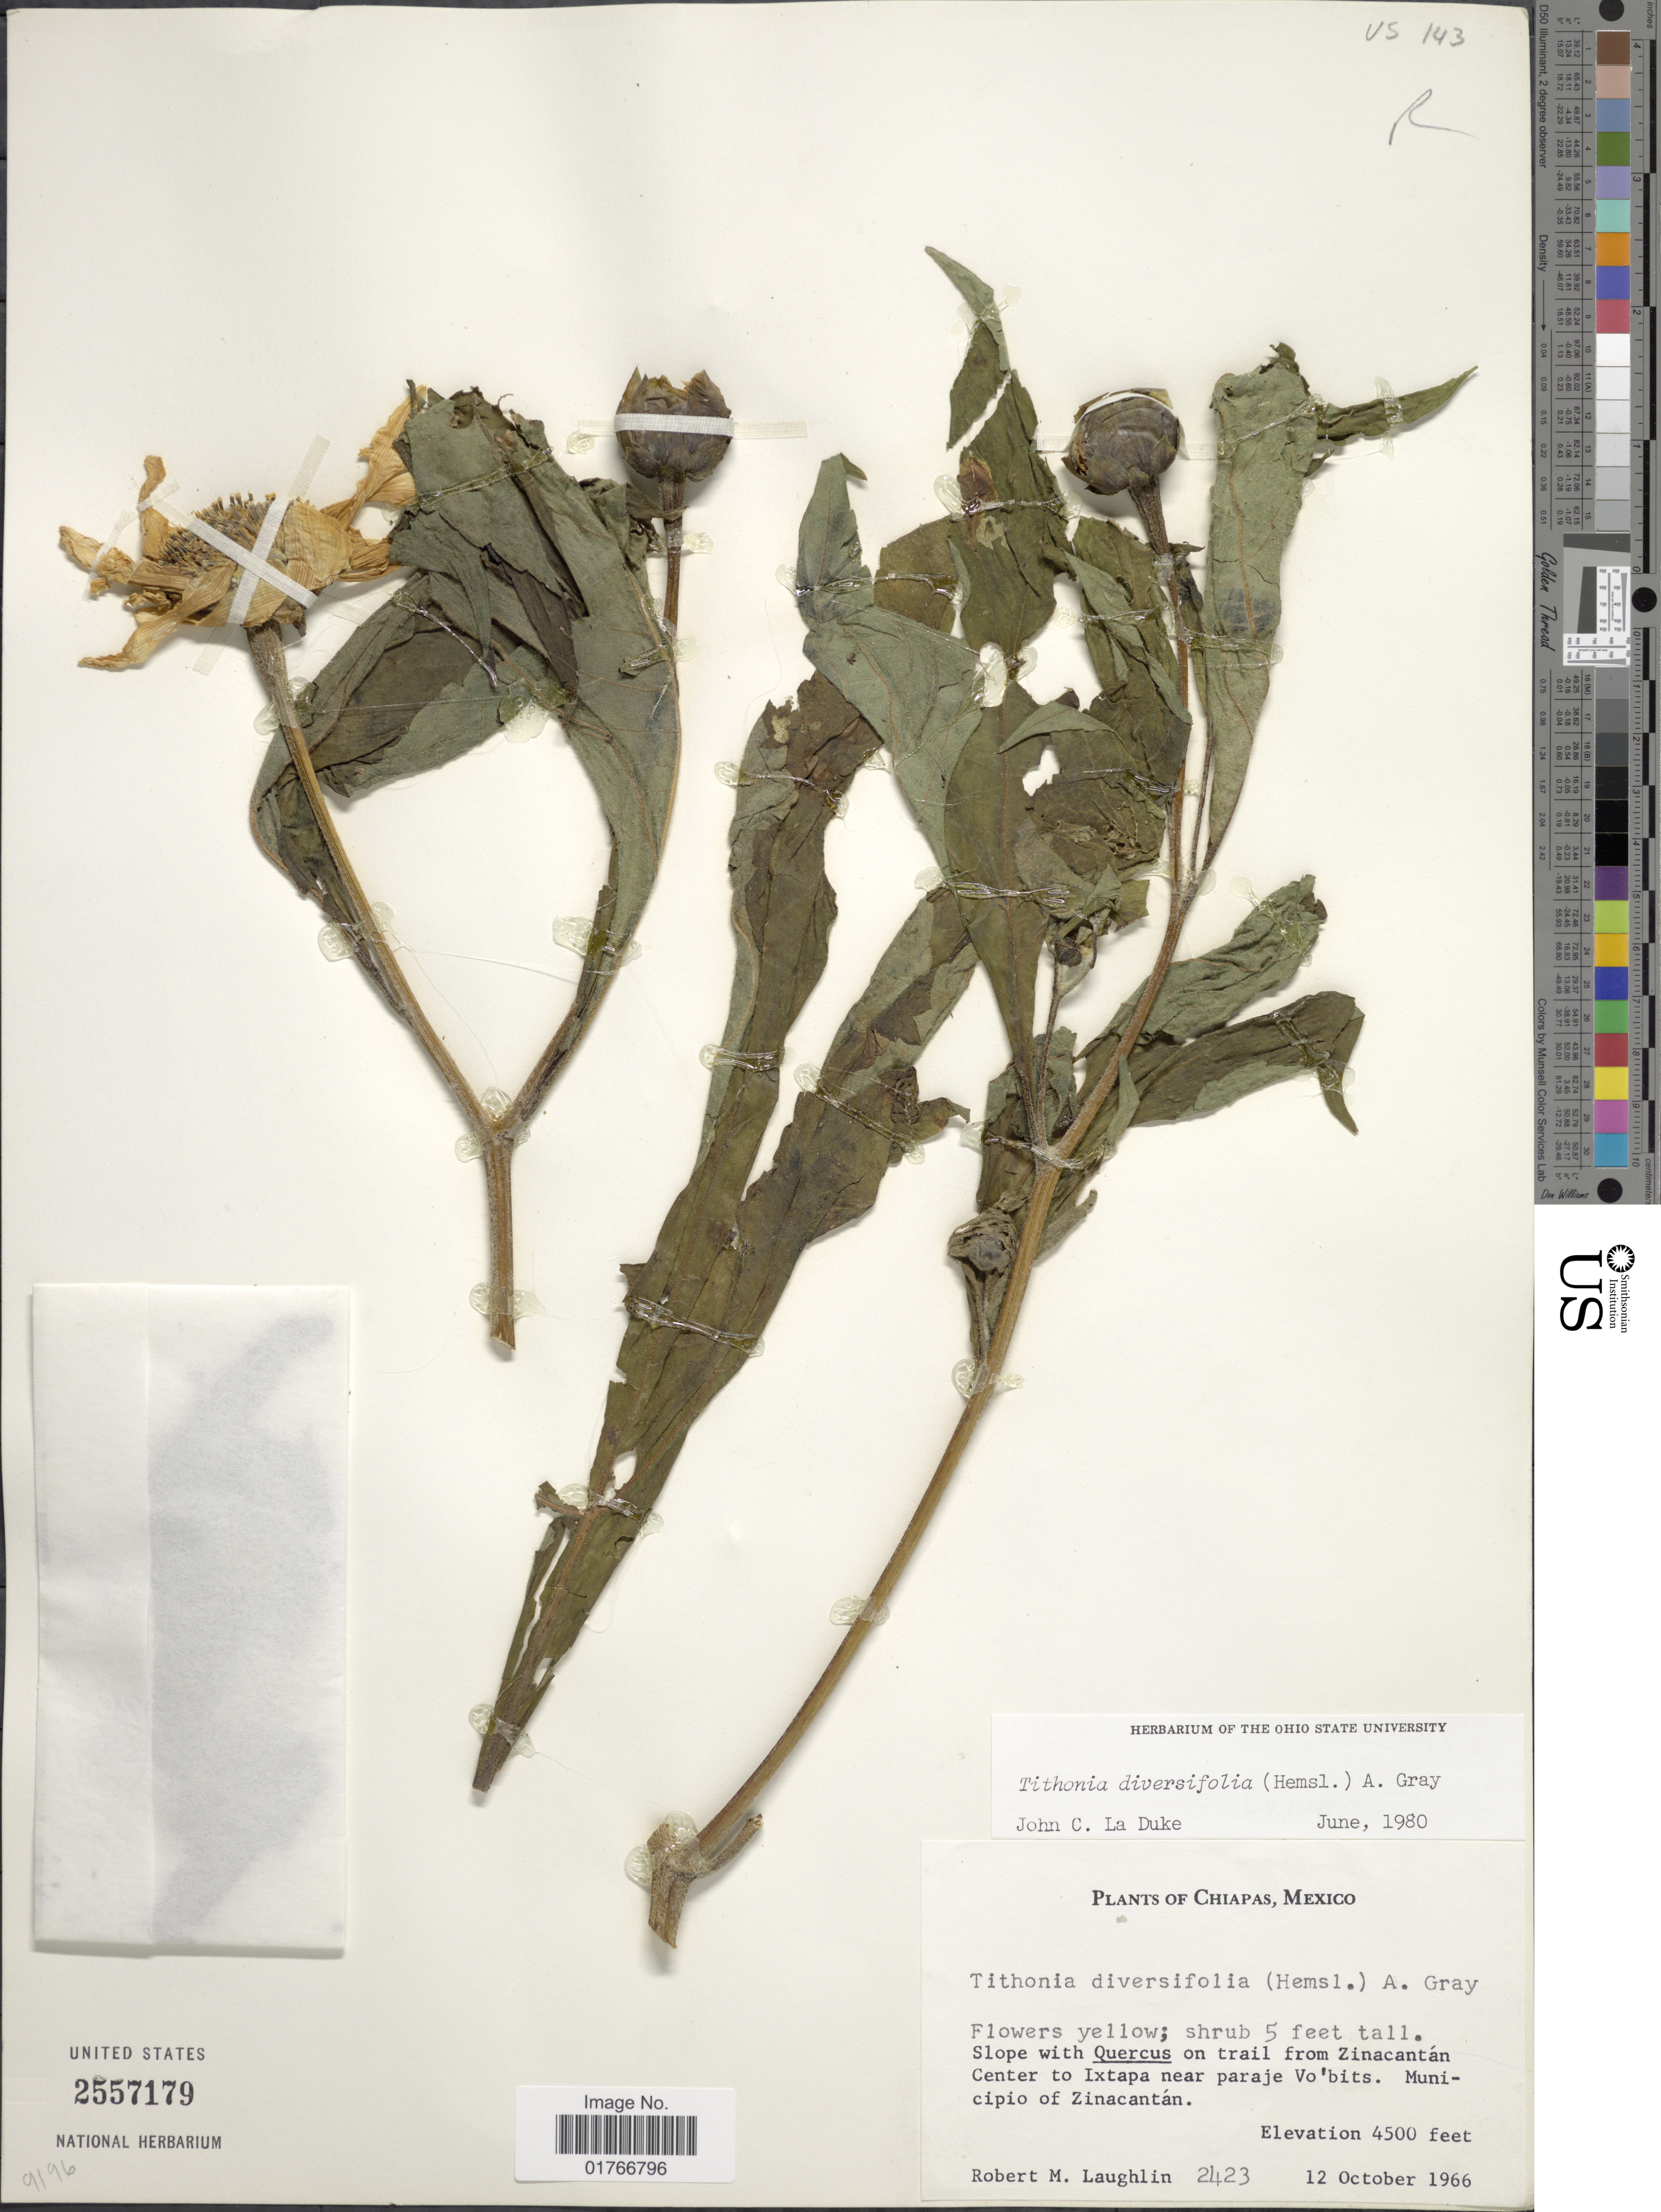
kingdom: Plantae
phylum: Tracheophyta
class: Magnoliopsida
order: Asterales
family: Asteraceae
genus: Tithonia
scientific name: Tithonia diversifolia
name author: (Hemsl.) A. Gray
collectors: R. M. Laughlin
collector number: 2423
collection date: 1966-10-12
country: Mexico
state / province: Chiapas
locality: On trail from Zinacantan Center to Ixtapa near paraje Vo'bits, Municipio of Zinacantan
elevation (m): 1372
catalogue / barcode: US 2557179